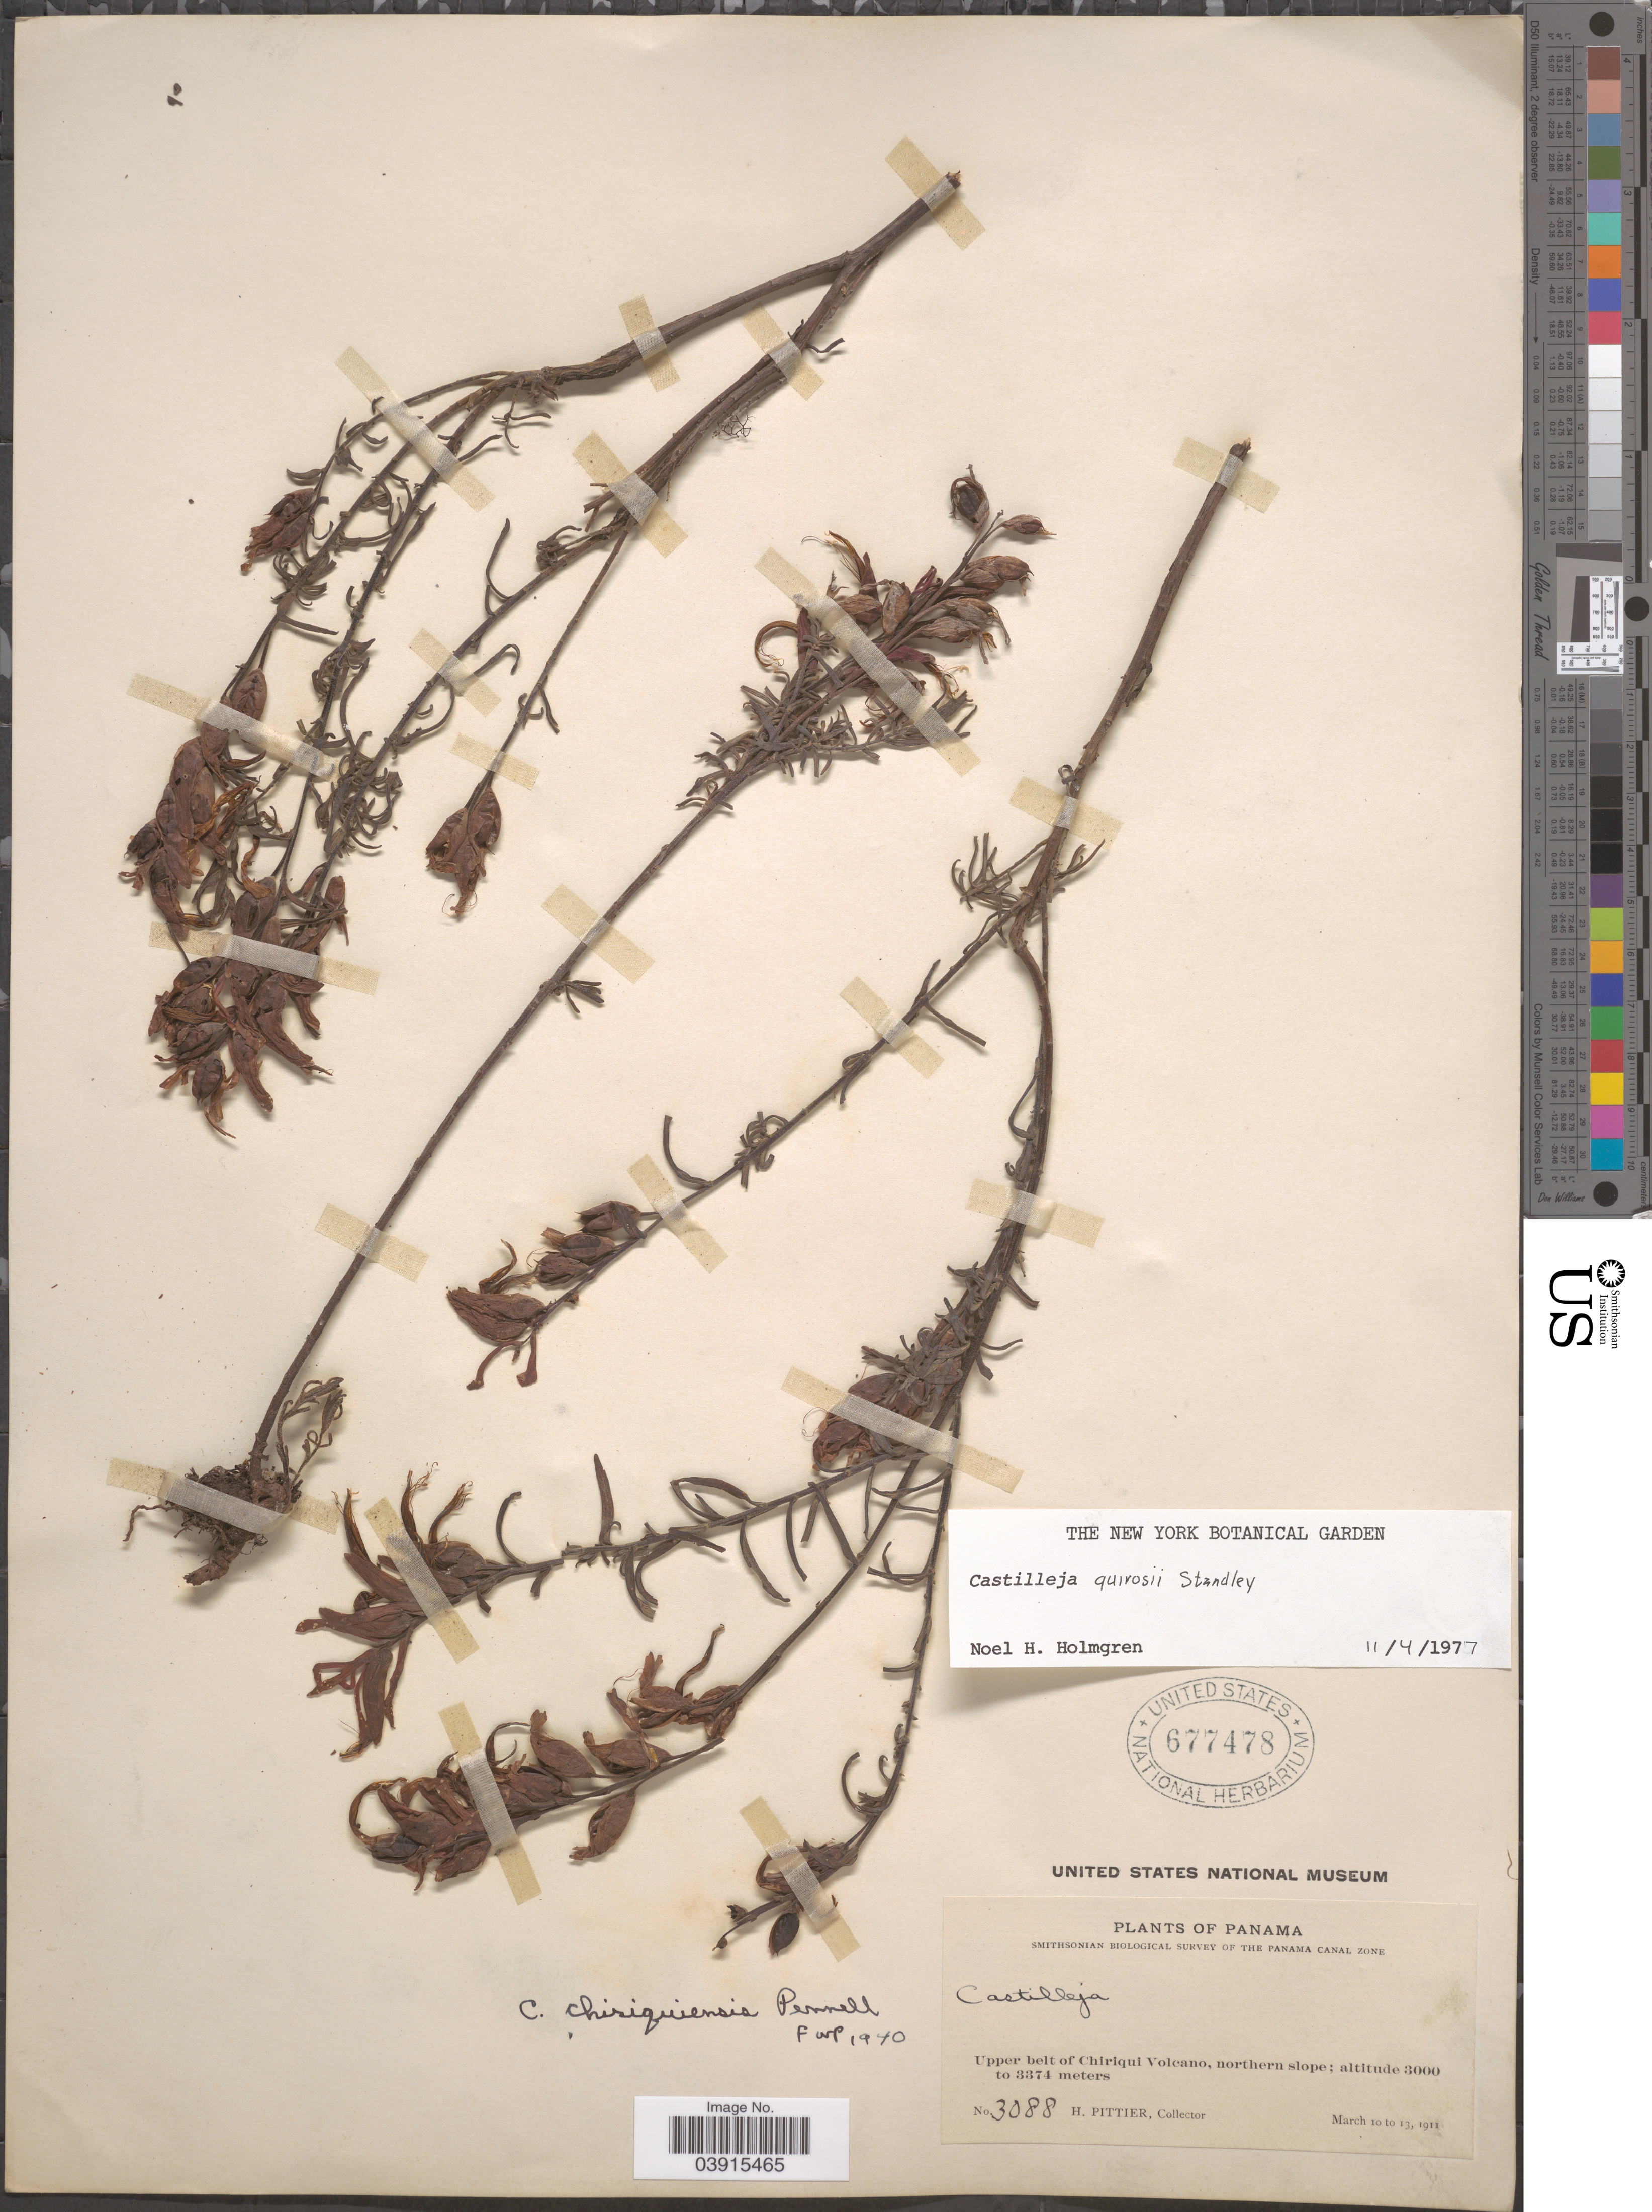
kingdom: Plantae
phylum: Tracheophyta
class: Magnoliopsida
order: Lamiales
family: Orobanchaceae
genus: Castilleja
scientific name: Castilleja quirosii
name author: Standl.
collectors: H. F. Pittier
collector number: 3088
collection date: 1911-03-10/1911-03-13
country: Panama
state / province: Chiriqui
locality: Upper belt of Chiriqui Volcano, northern slope.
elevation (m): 3000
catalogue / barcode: US 677478